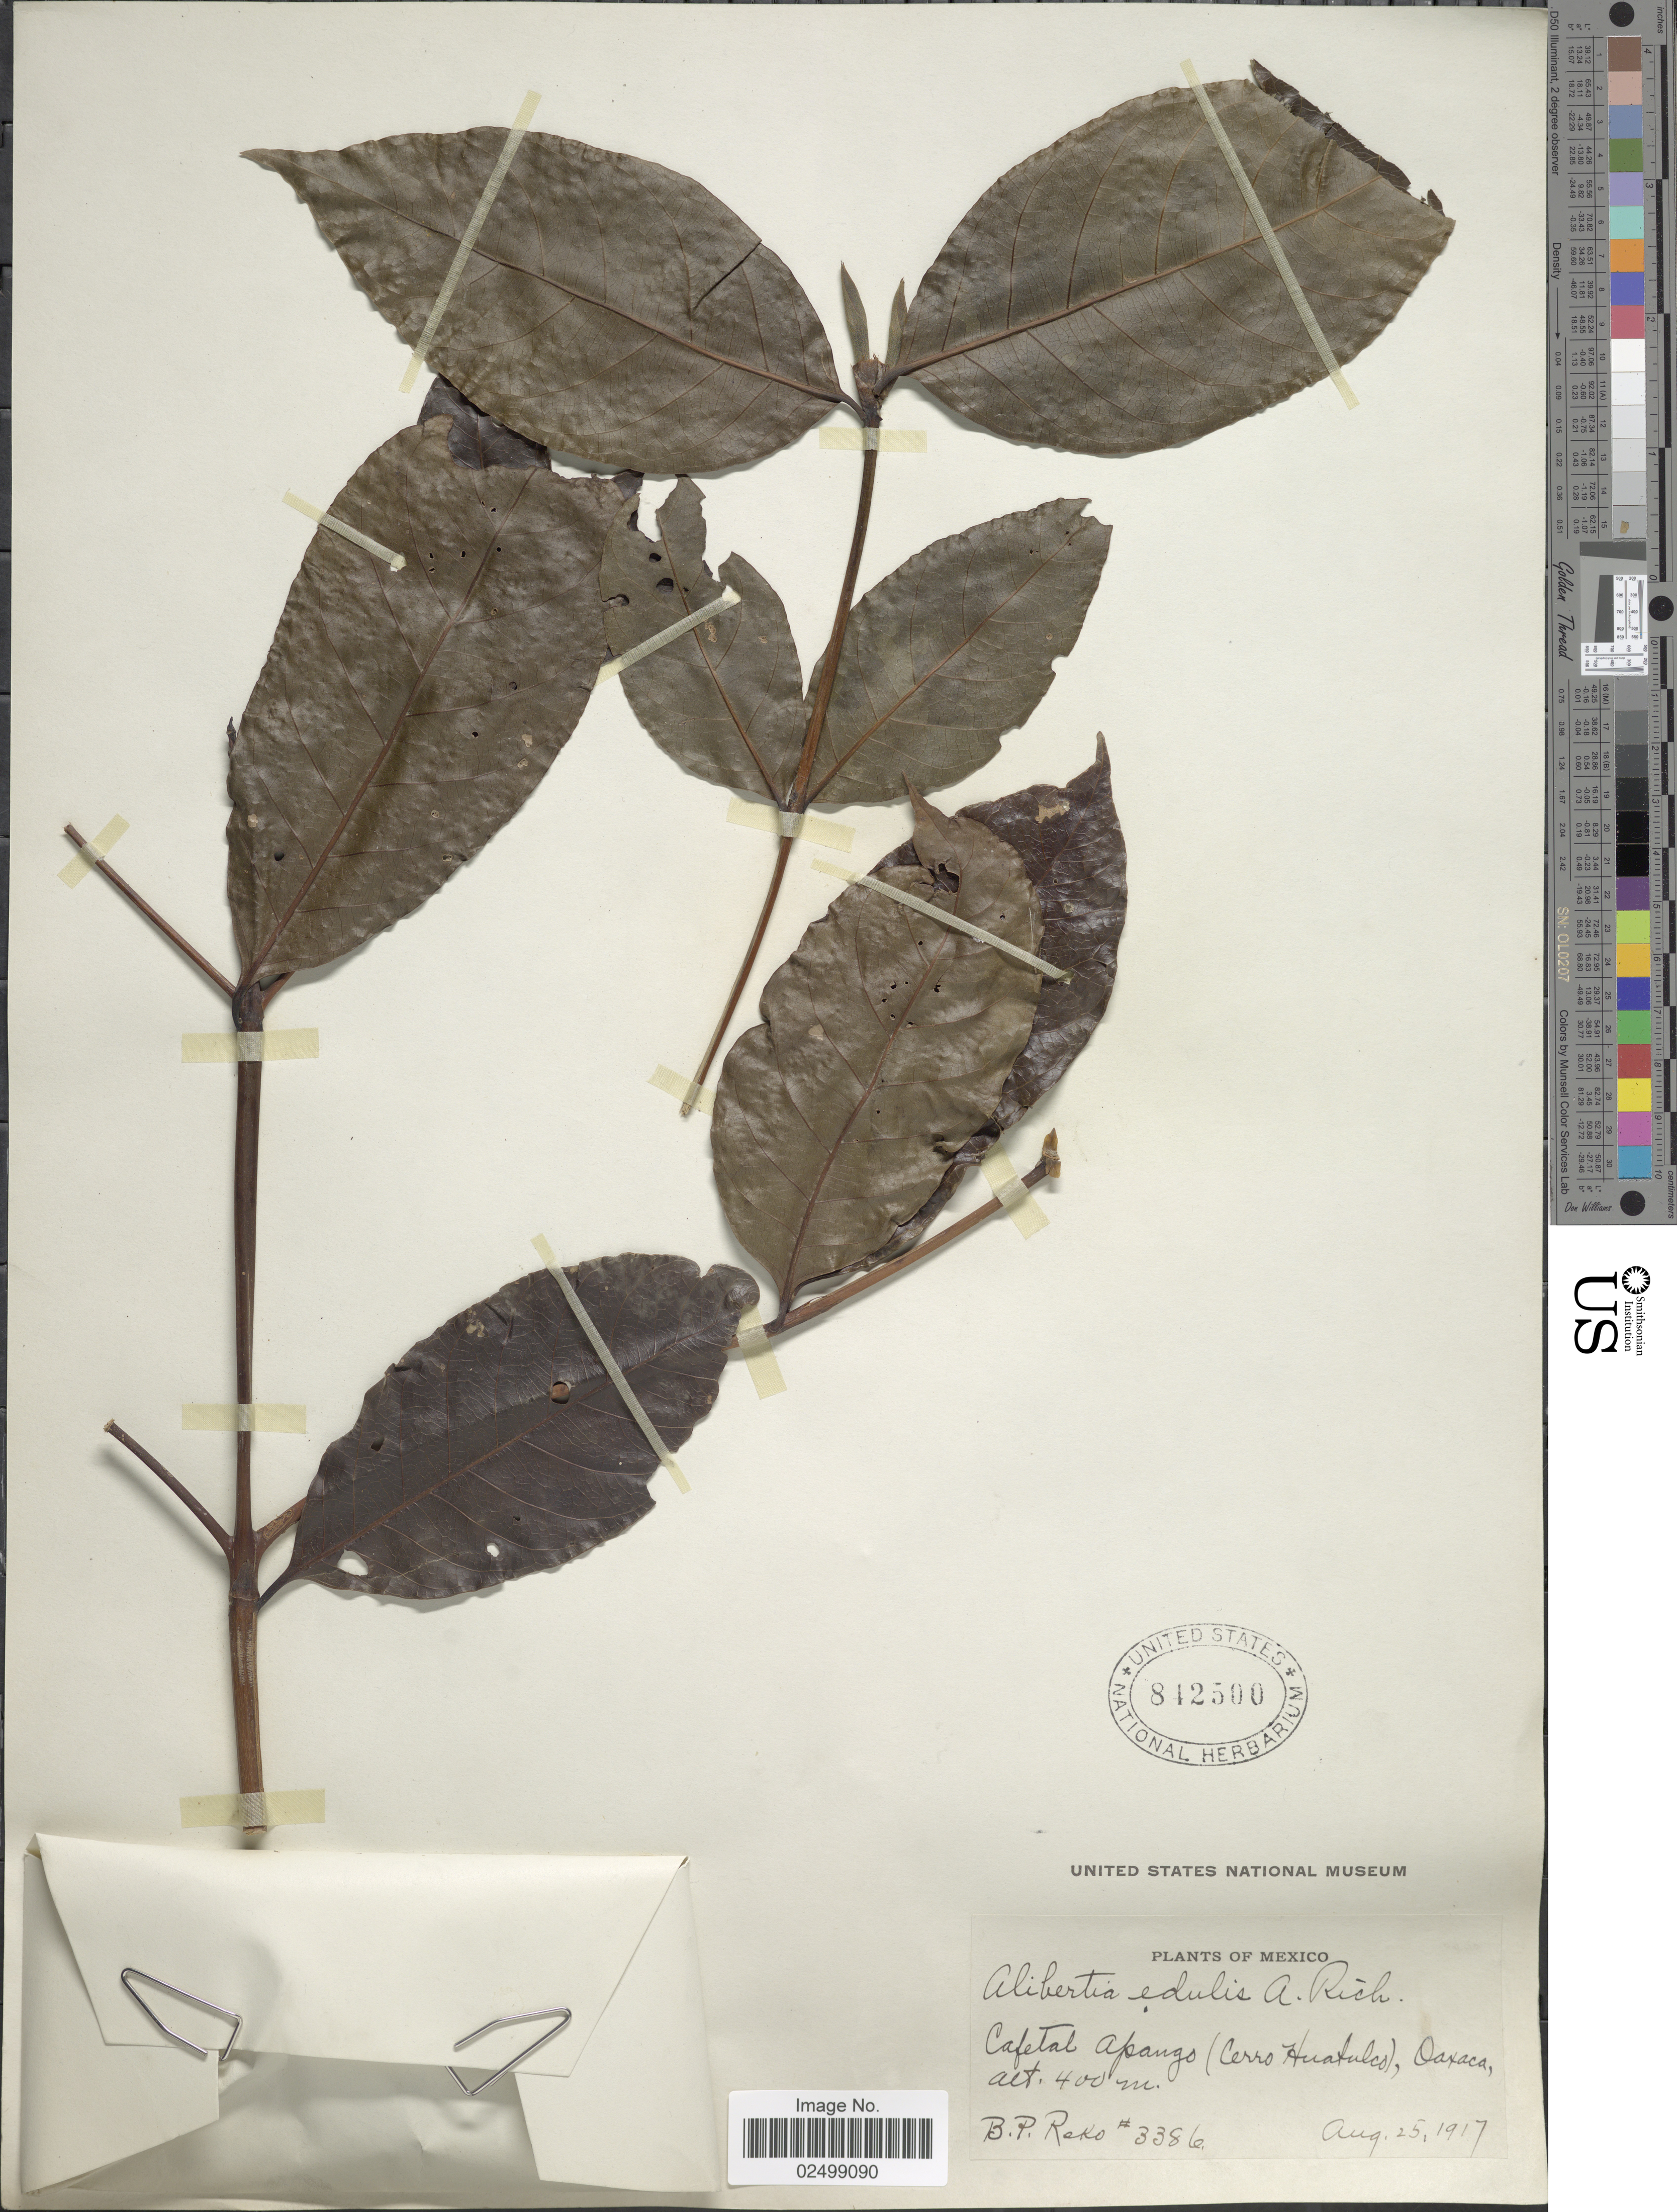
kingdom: Plantae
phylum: Tracheophyta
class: Magnoliopsida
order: Gentianales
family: Rubiaceae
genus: Alibertia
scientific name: Alibertia edulis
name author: (Rich.) A. Rich. ex DC.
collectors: B. P. Reko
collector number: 3386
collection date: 1917-08-25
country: Mexico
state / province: Oaxaca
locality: Cafetal Apango (Cerro Huatulco), Oaxaca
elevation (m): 400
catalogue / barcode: US 842500